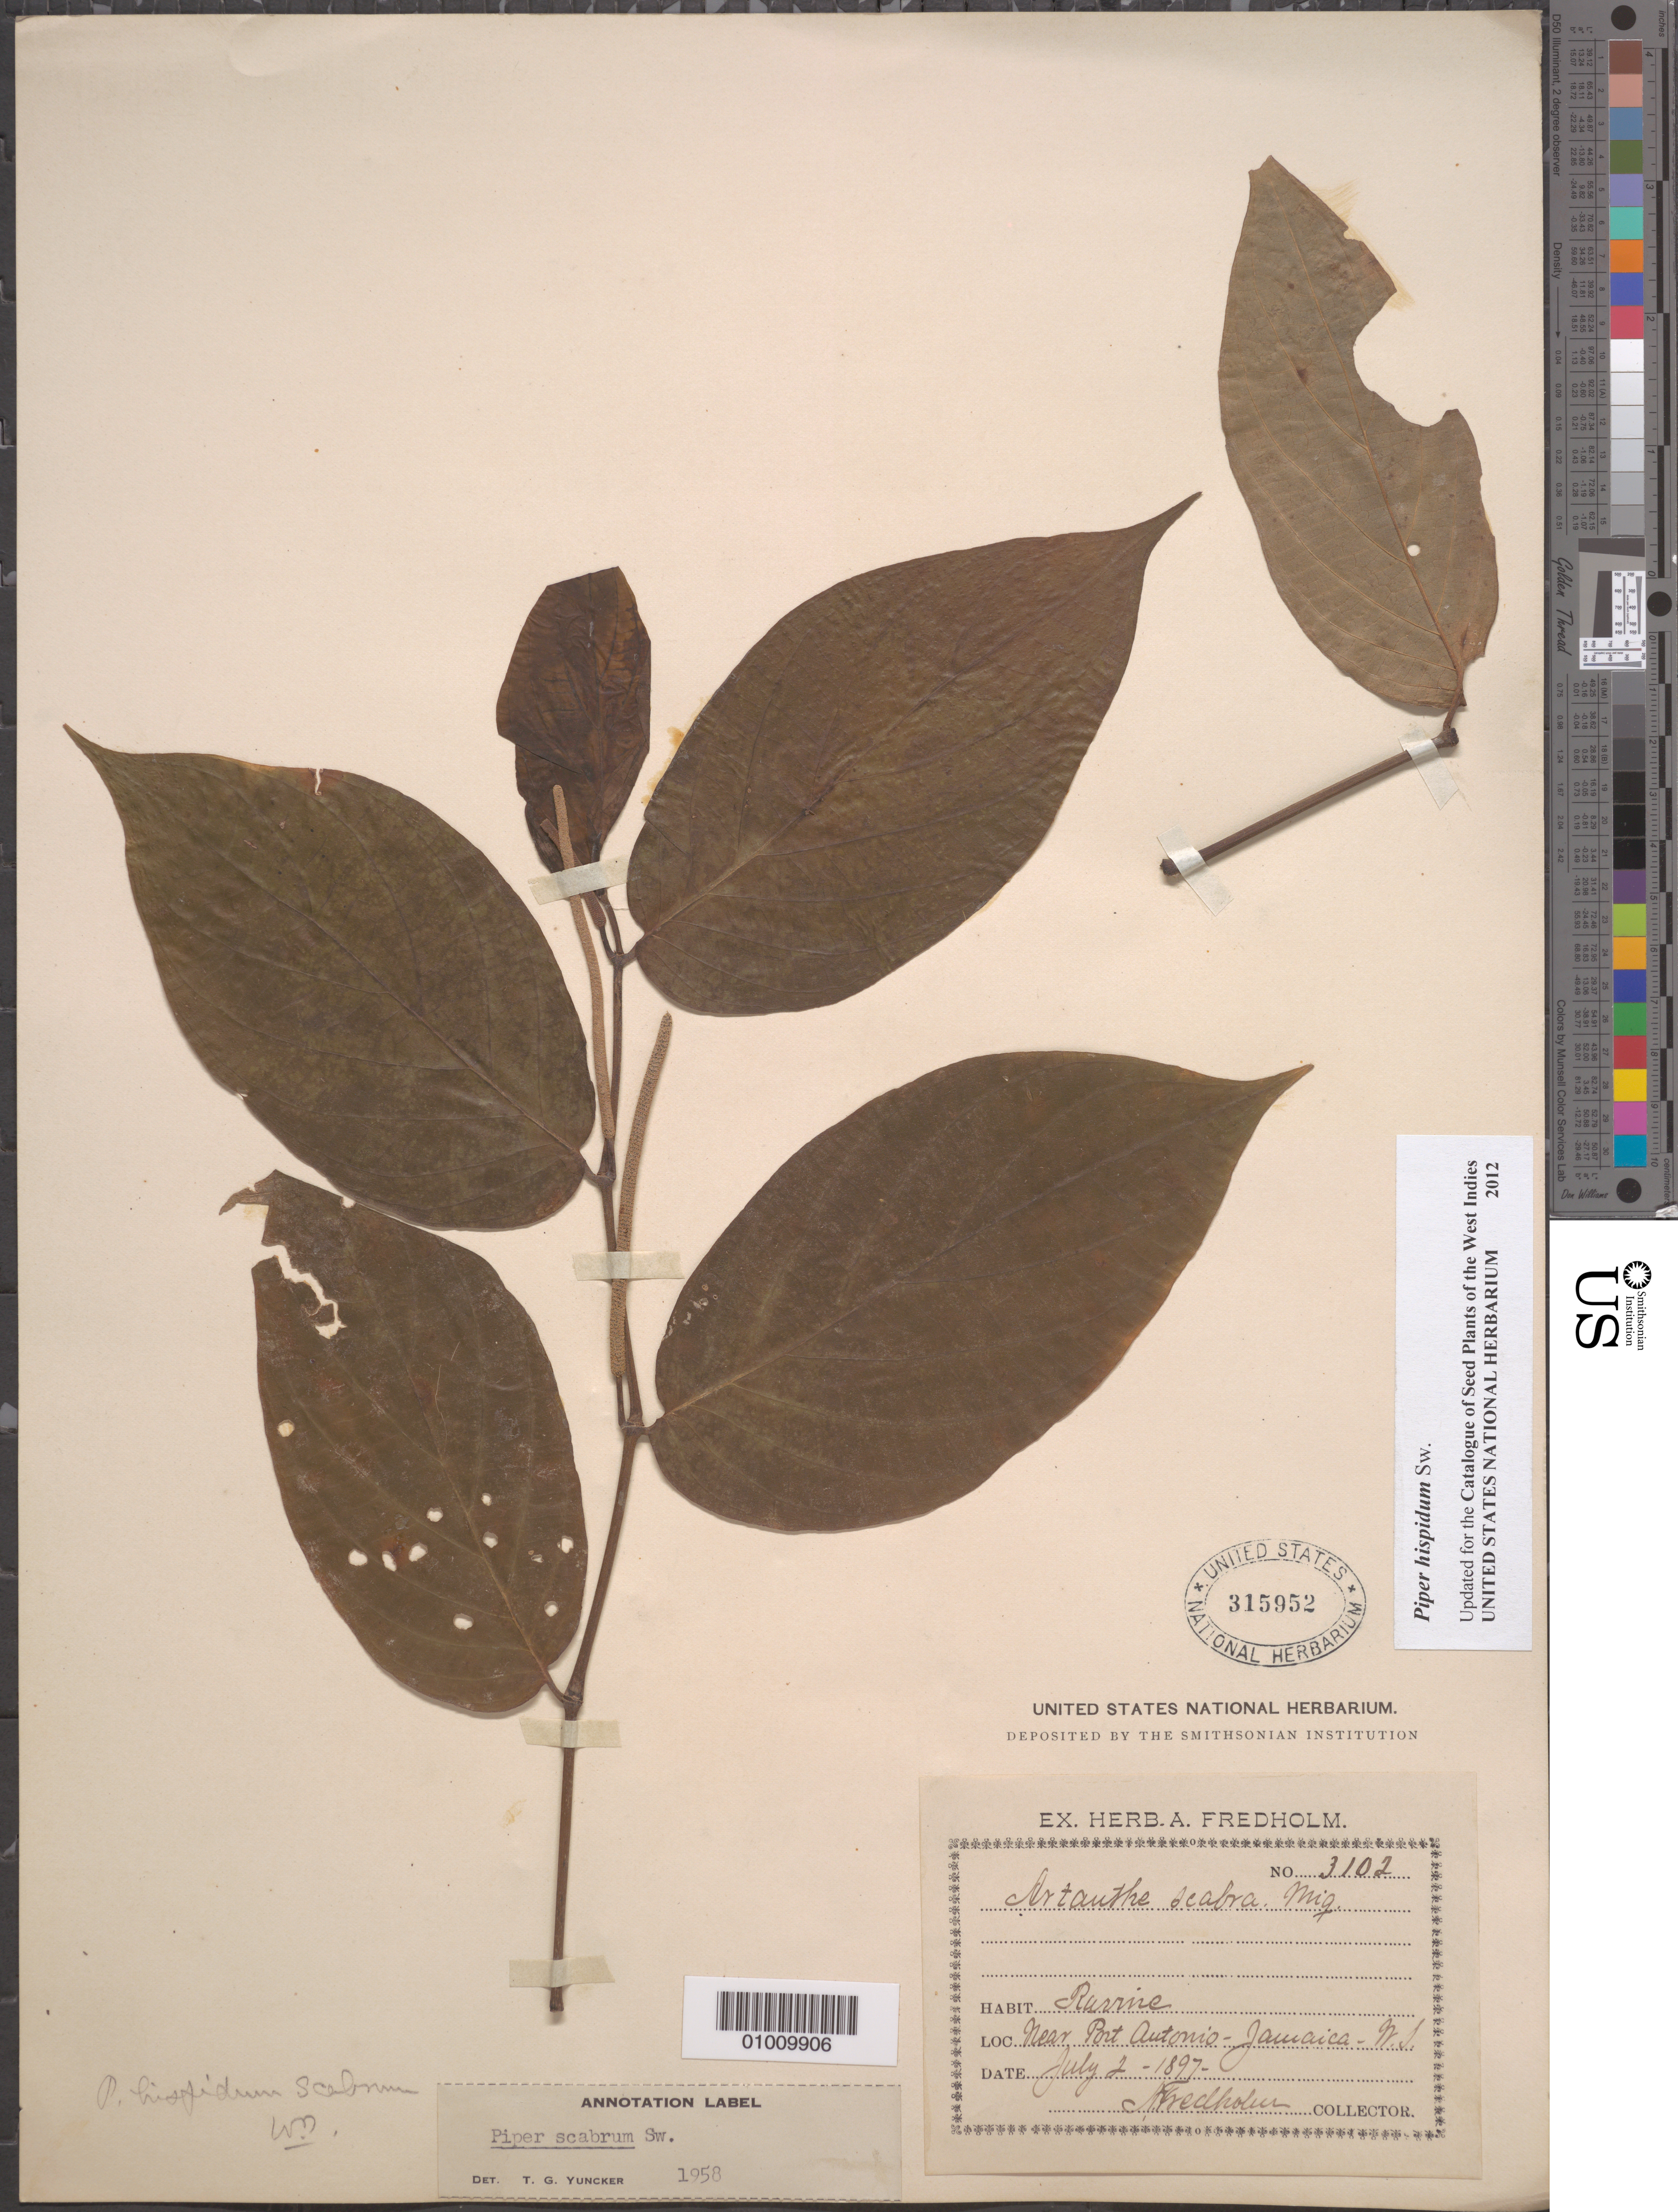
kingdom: Plantae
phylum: Tracheophyta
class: Magnoliopsida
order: Piperales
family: Piperaceae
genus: Piper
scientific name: Piper scabrum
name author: Sw.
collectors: A. Fredholm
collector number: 3102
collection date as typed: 02 Jul 1897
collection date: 1897-07-02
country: Jamaica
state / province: Portland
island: Jamaica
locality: Near Port-Antonio. Ravine.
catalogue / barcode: US 315952